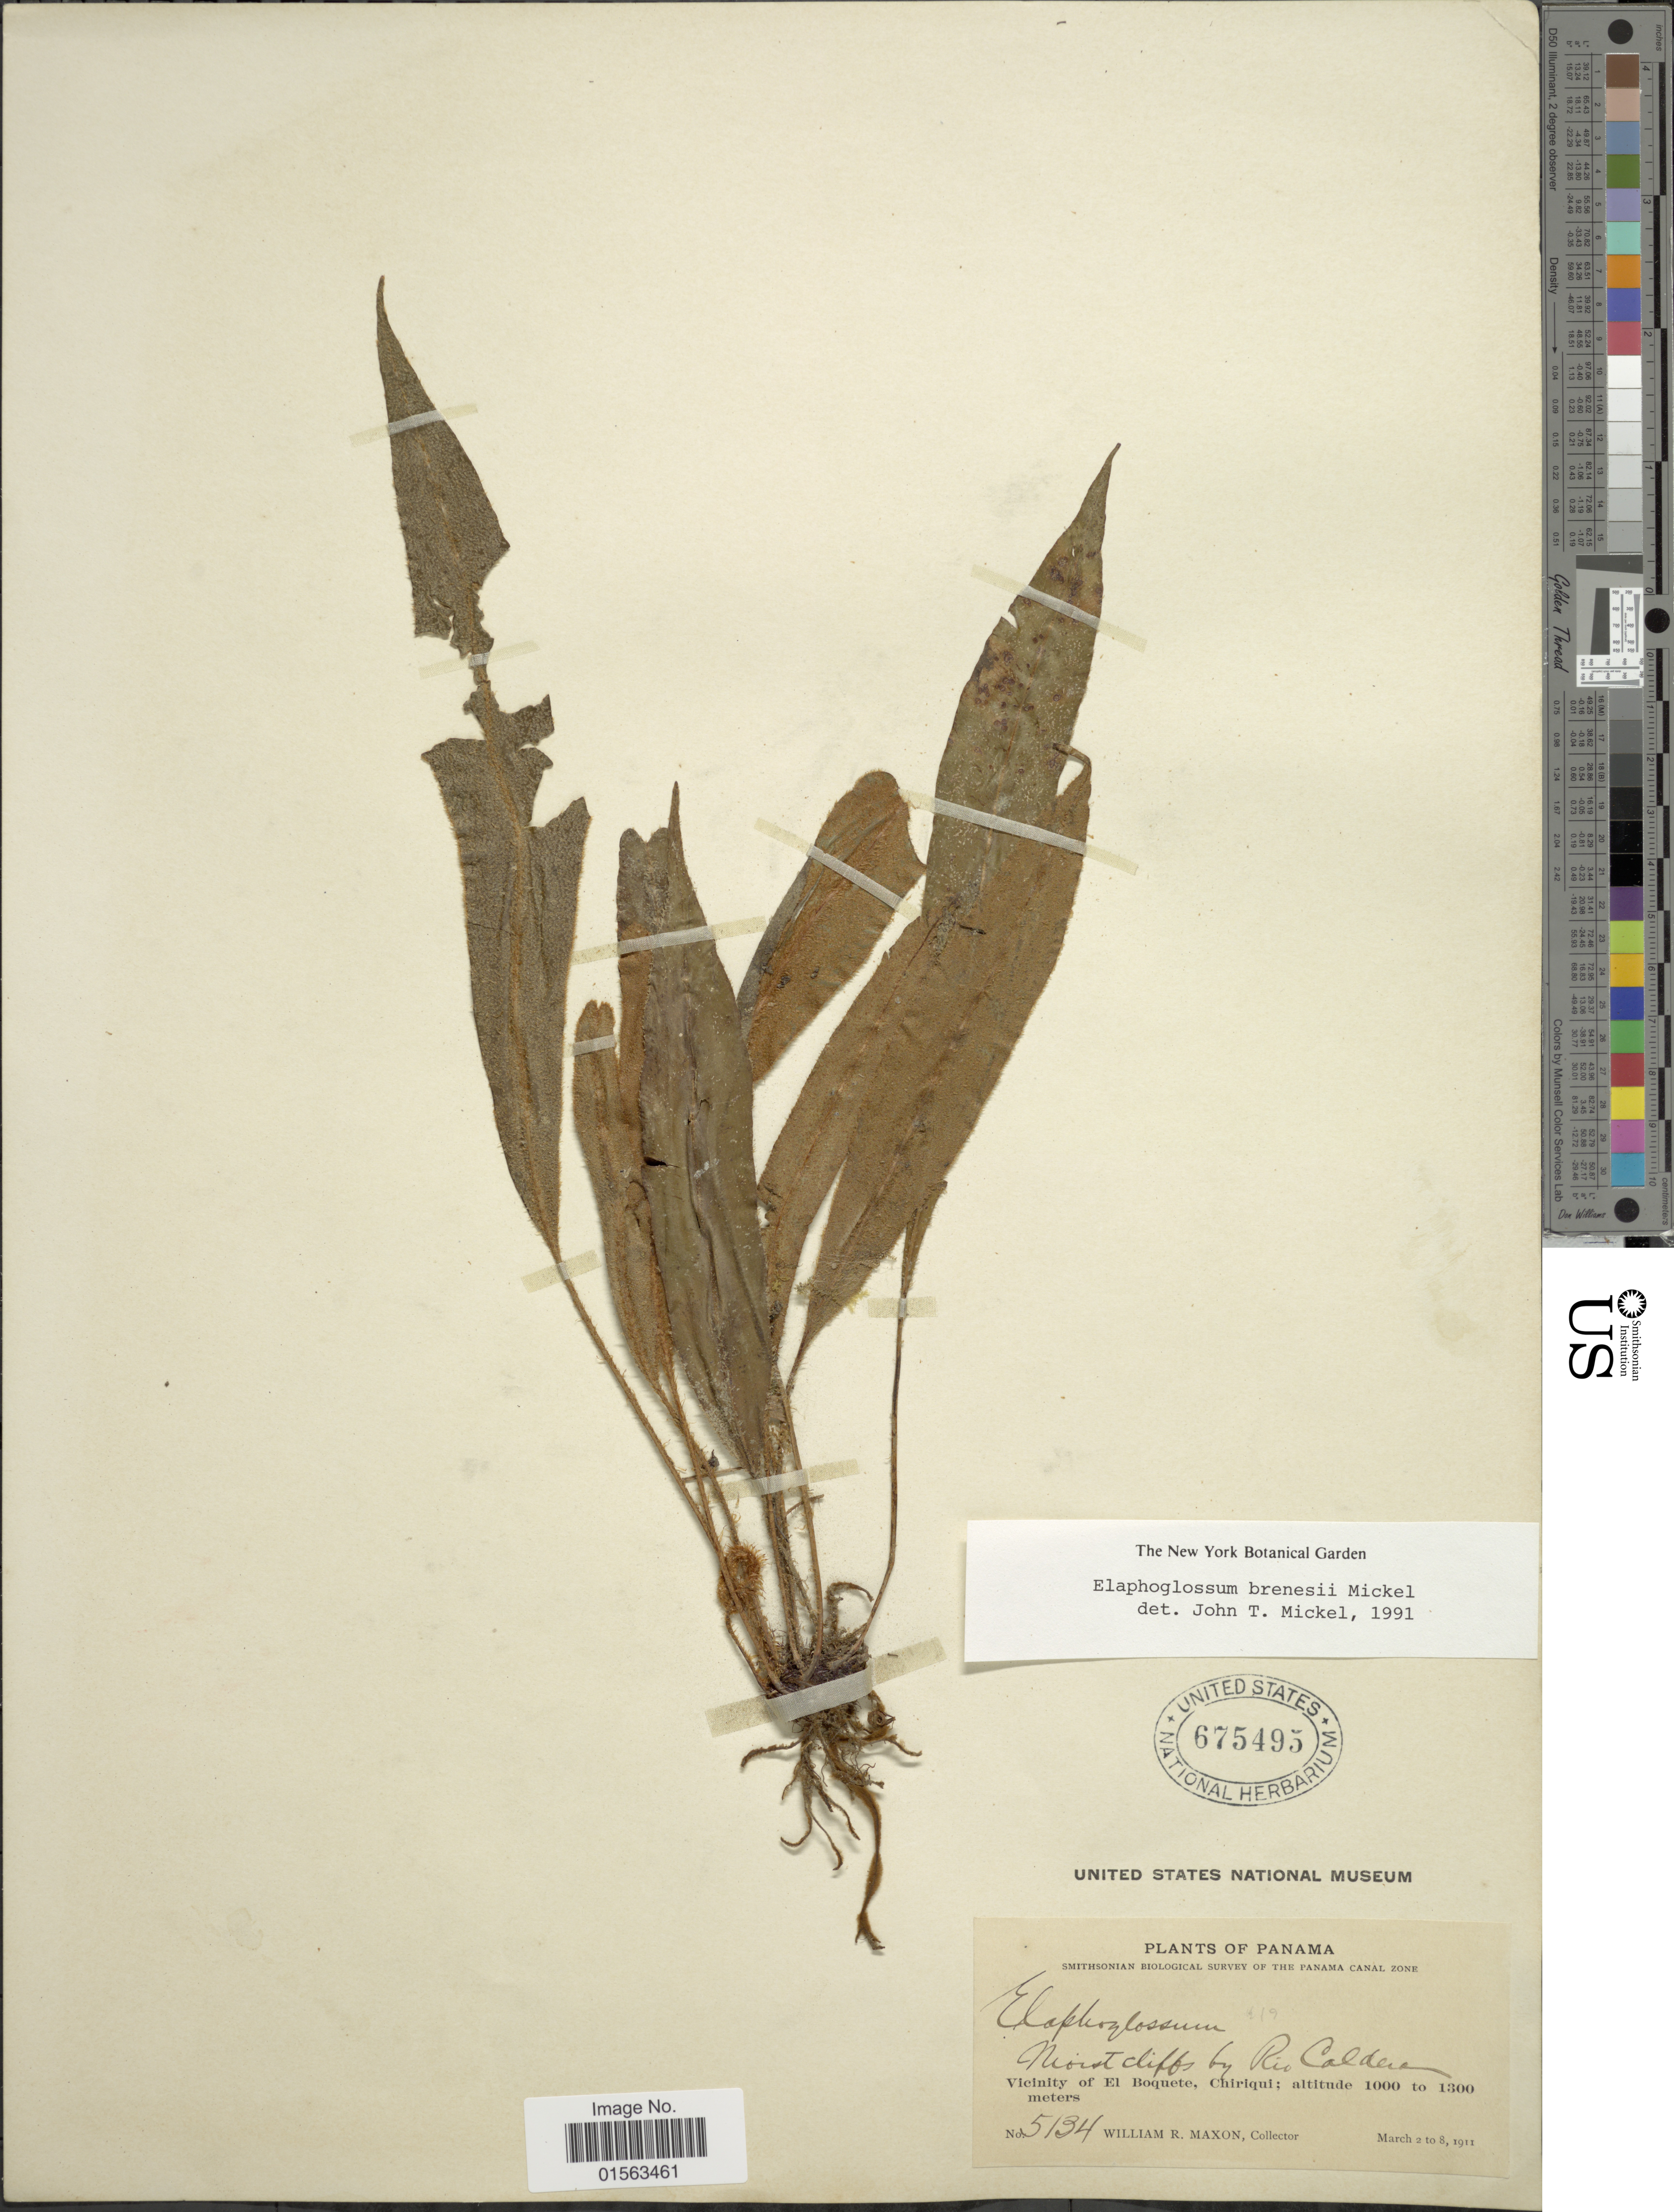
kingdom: Plantae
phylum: Tracheophyta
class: Polypodiopsida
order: Polypodiales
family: Dryopteridaceae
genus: Elaphoglossum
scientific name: Elaphoglossum brenesii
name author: Mickel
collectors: W. R. Maxon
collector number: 5134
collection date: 1911-03-02/1911-03-08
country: Panama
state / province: Chiriqui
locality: Moist Cliffs by Rio Caldera, Vicinity of El Boquete, Chiriqui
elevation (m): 1000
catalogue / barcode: US 675495